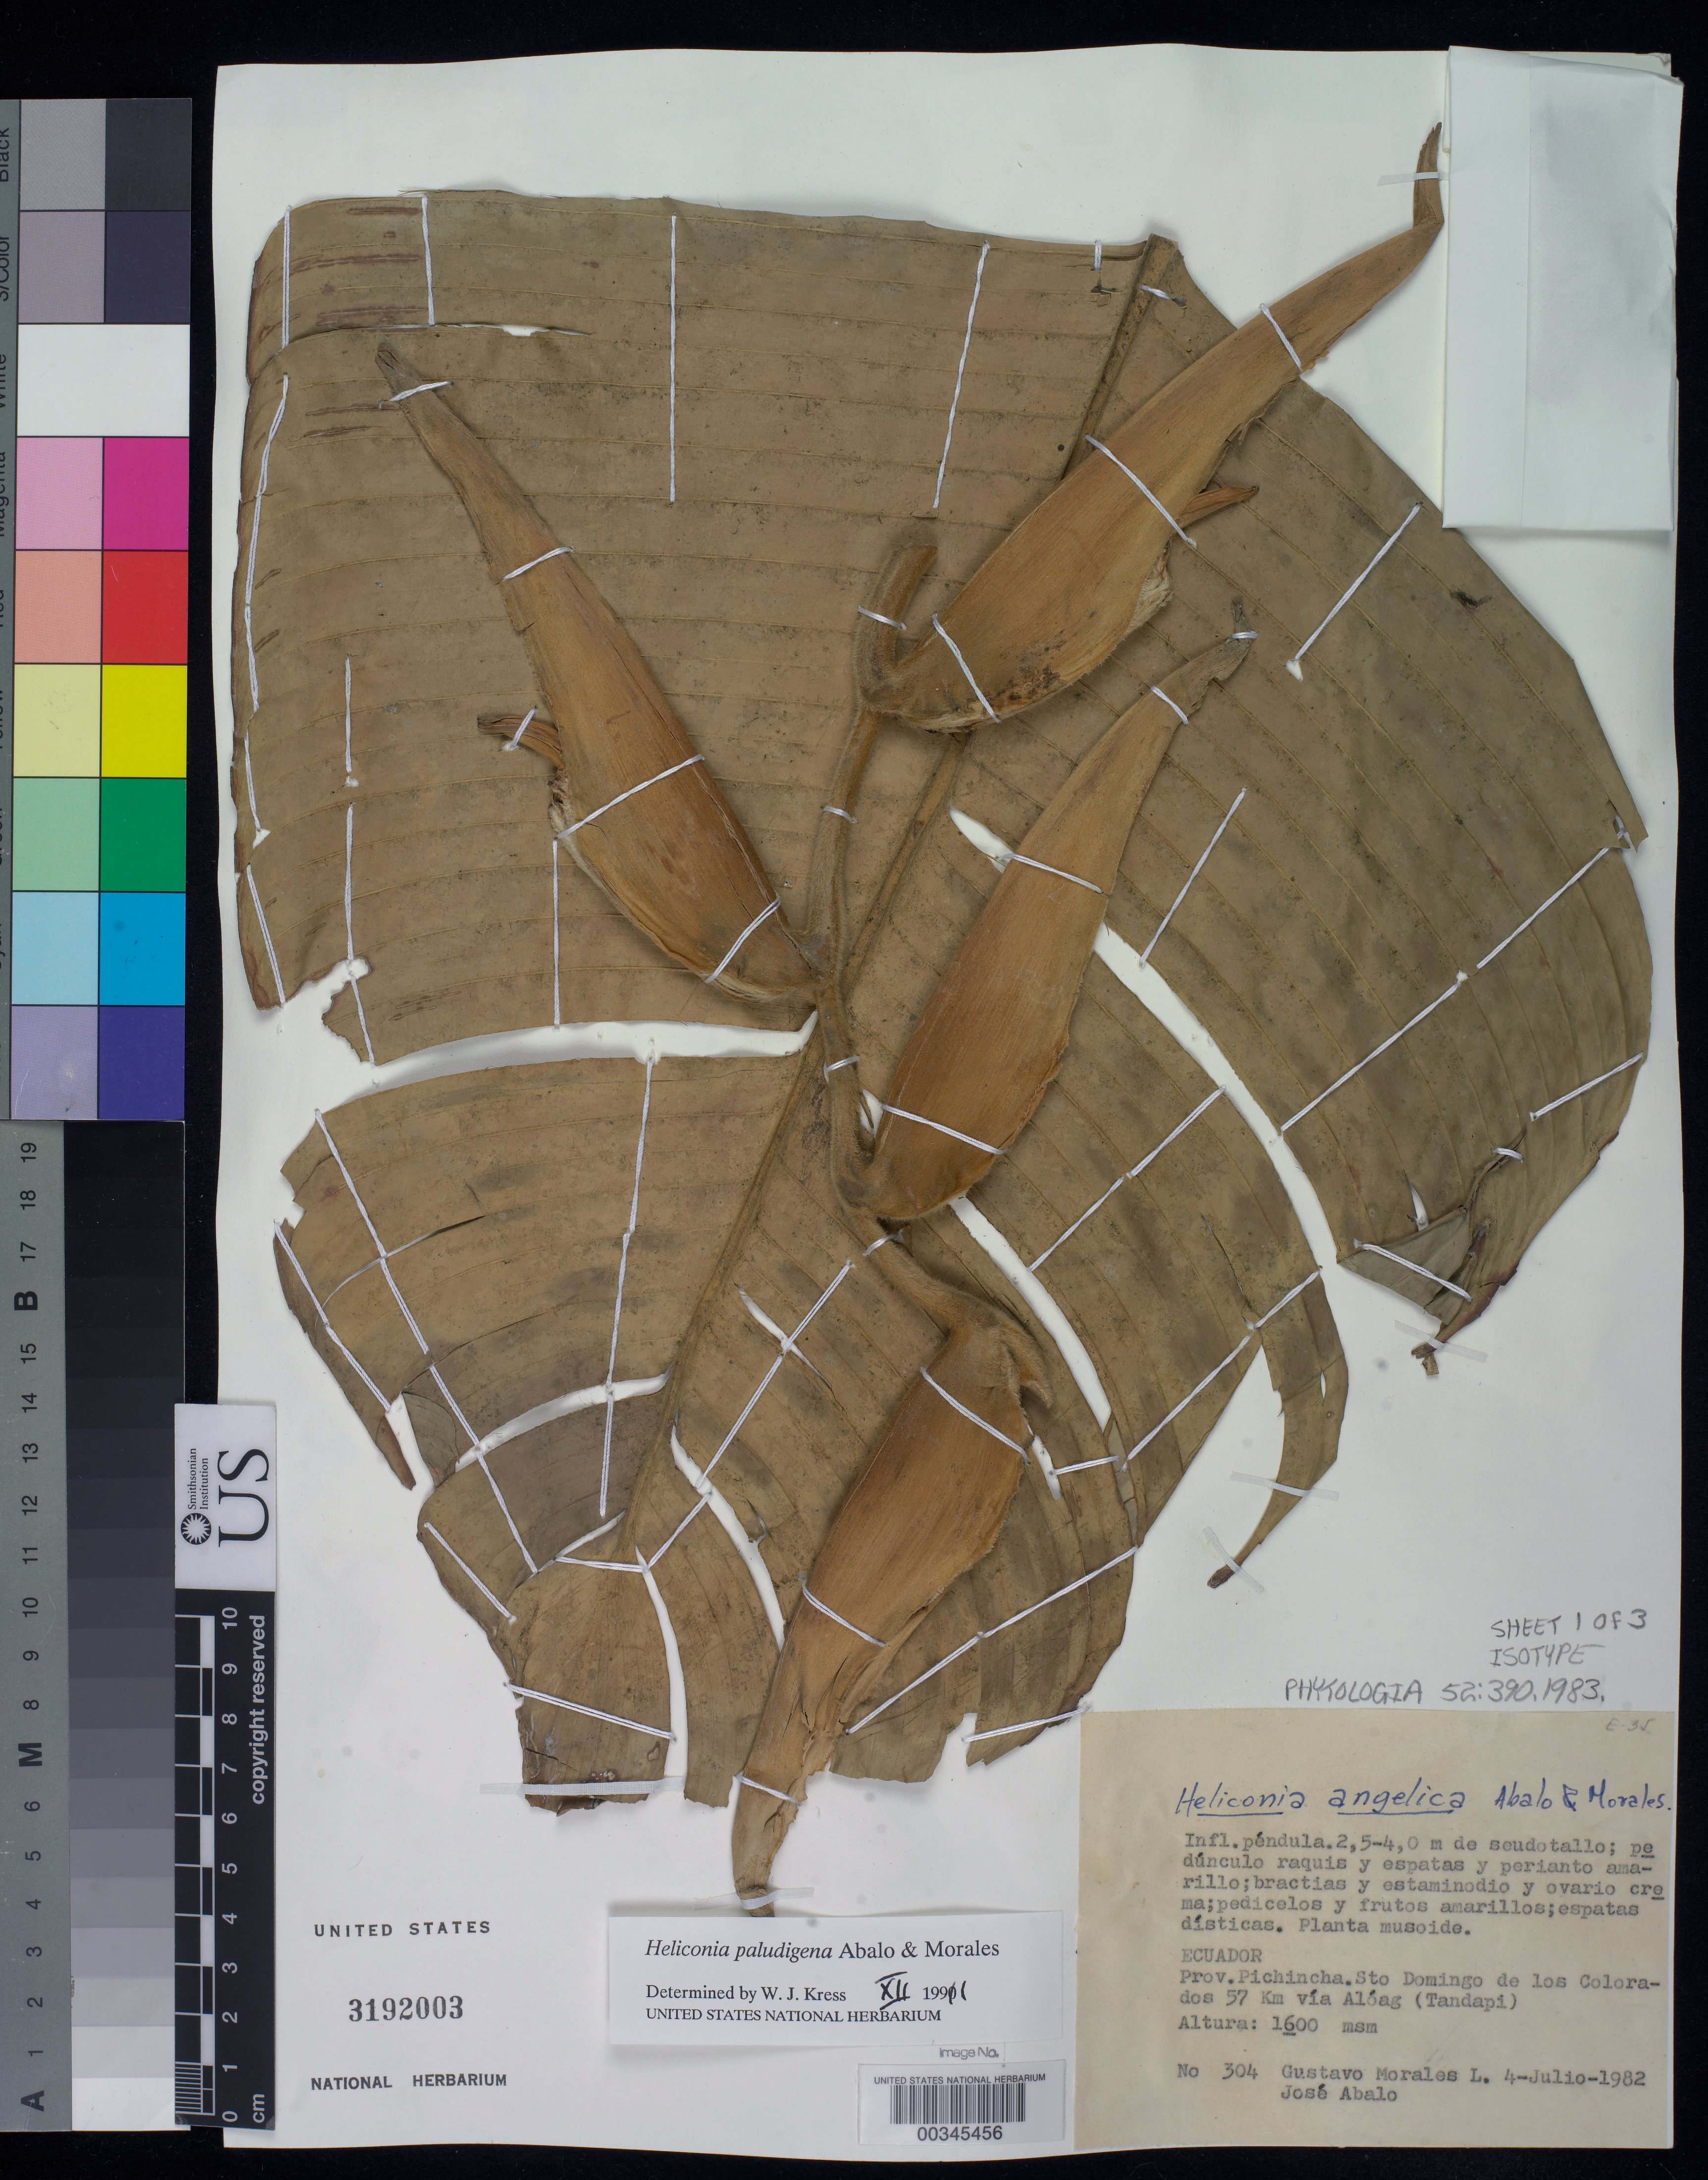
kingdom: Plantae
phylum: Tracheophyta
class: Liliopsida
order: Zingiberales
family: Heliconiaceae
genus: Heliconia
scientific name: Heliconia angelica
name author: Abalo & G. Morales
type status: Isotype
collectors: G. Morales L. & J. E. Abalo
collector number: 304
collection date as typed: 04 Jul 1982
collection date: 1982-07-04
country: Ecuador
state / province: Pichincha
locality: Sto. Domingo de Los Colorados 57 km via Aloag (Tandapi).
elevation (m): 1600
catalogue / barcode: US 3192003